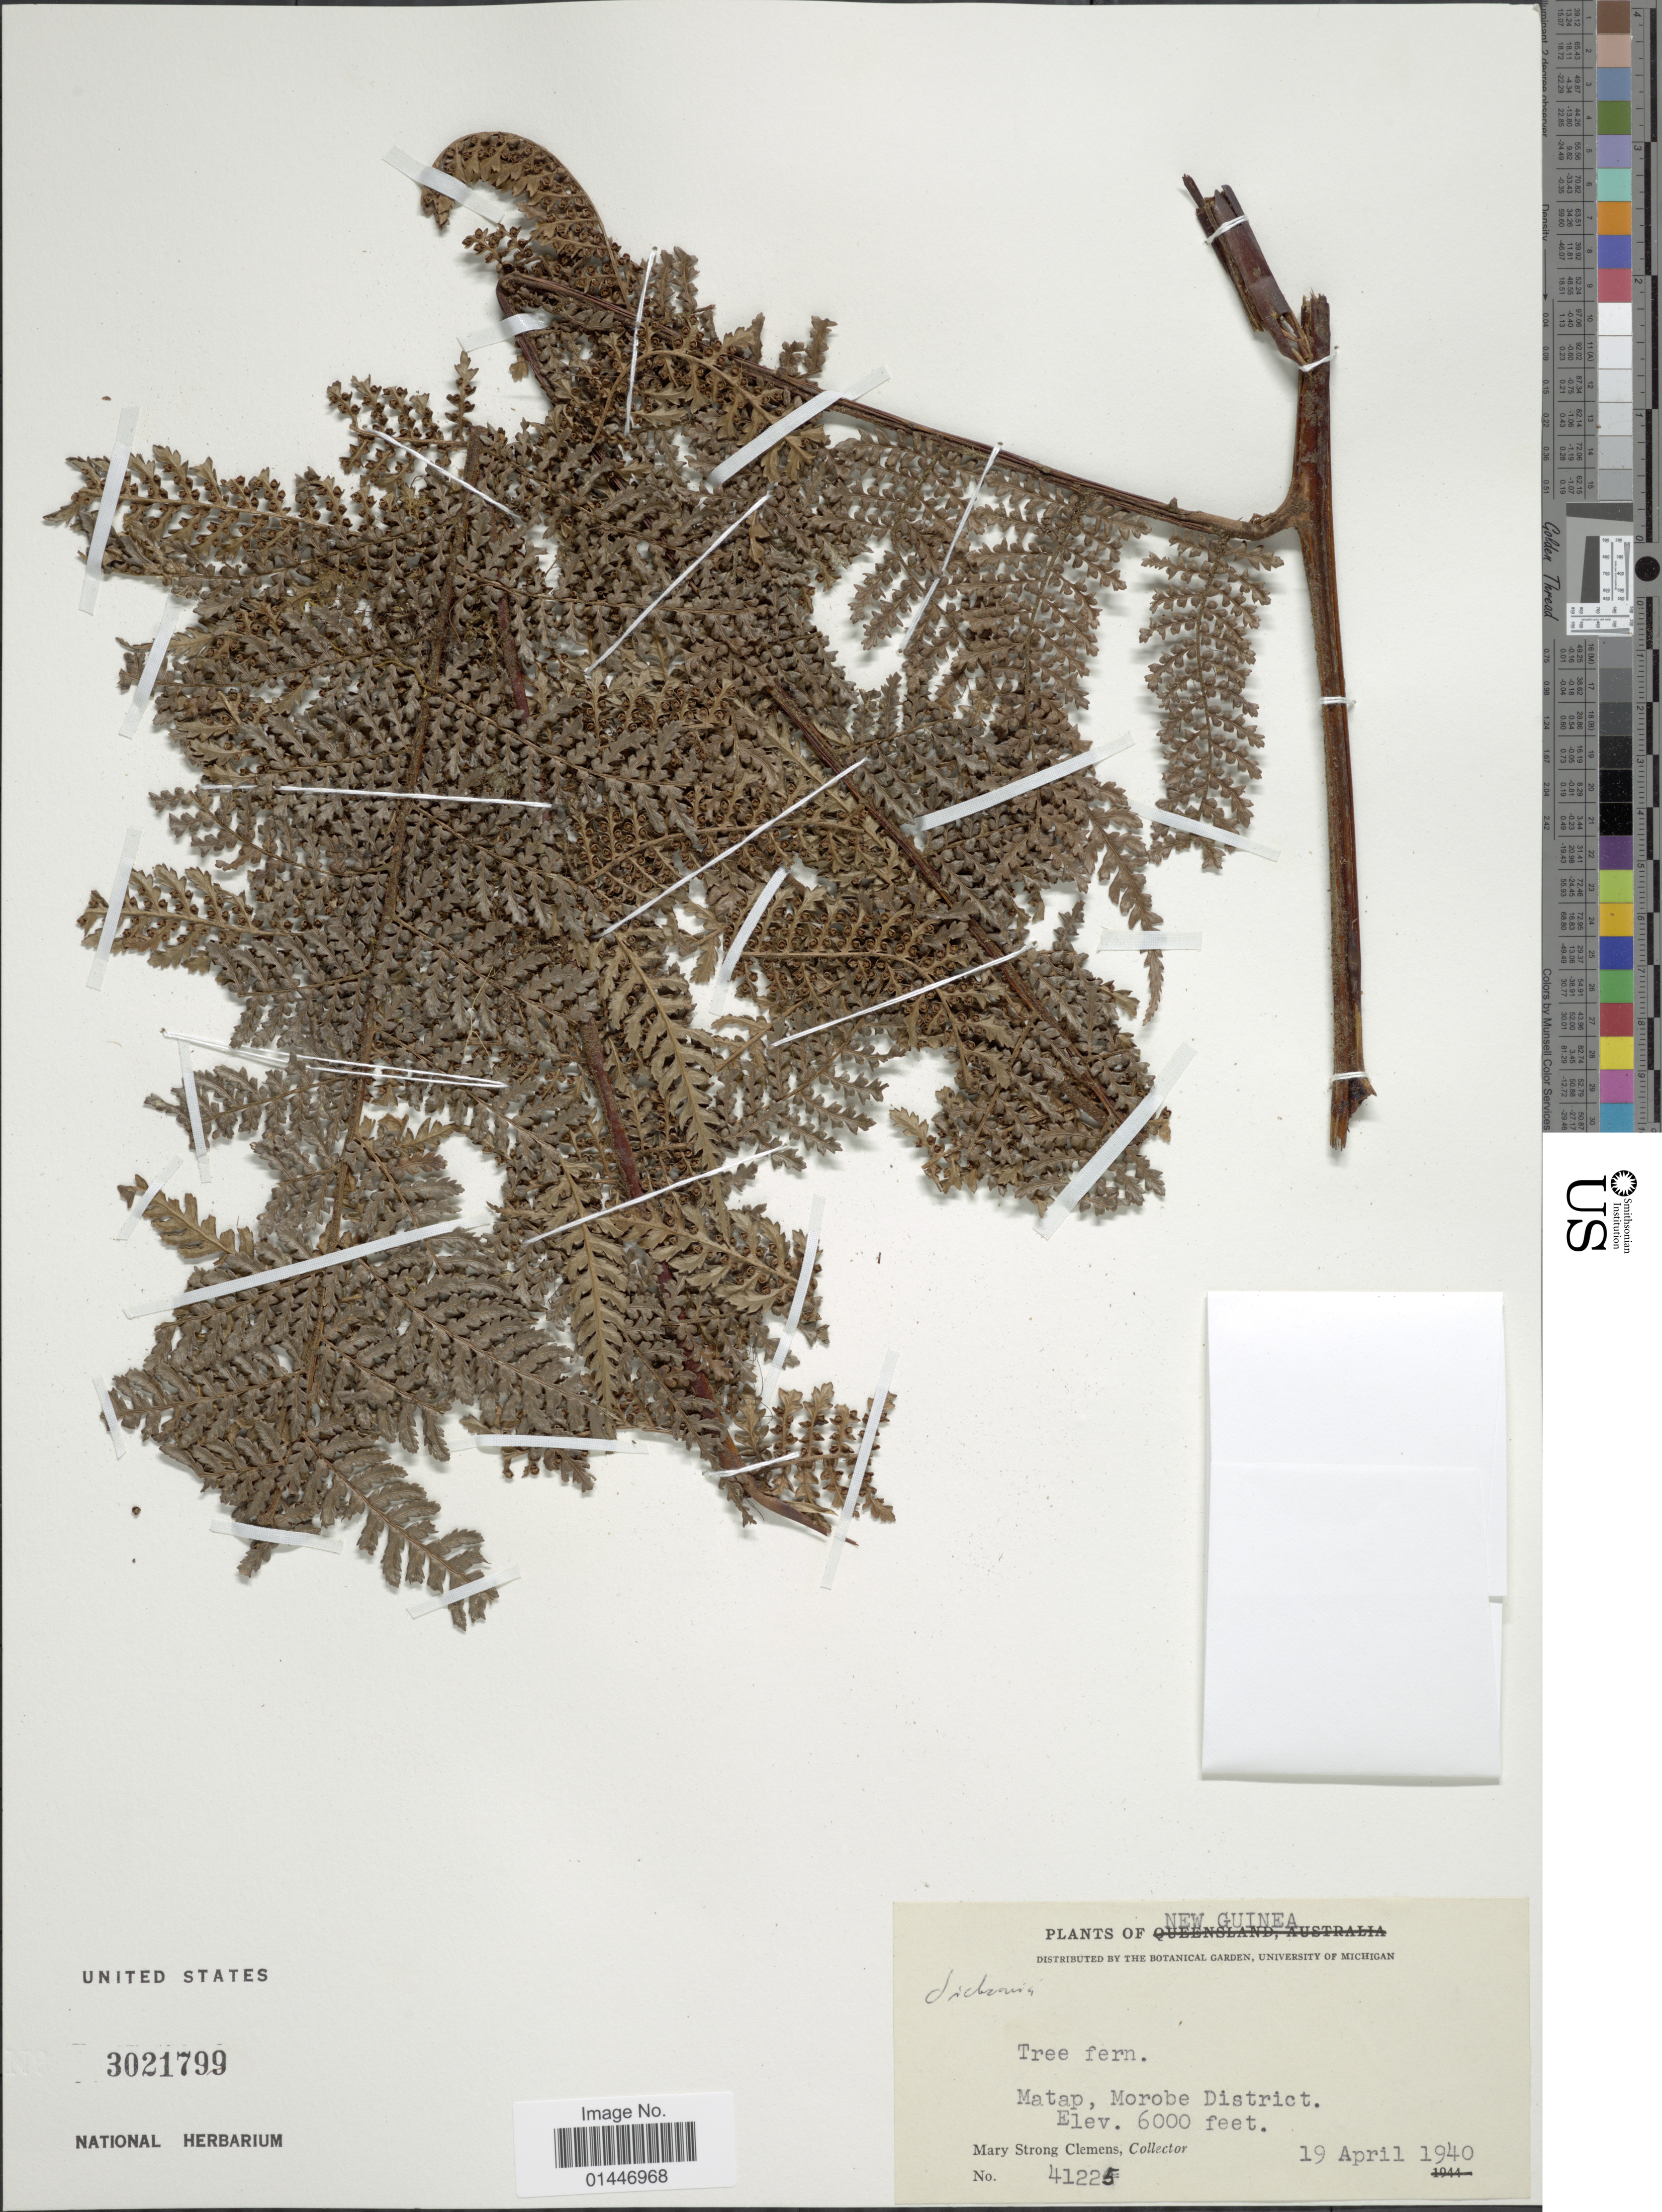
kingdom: Plantae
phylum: Tracheophyta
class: Polypodiopsida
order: Cyatheales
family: Dicksoniaceae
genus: Dicksonia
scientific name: Dicksonia sp.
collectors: M. S. Clemens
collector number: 41225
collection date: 1940-04-19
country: Papua New Guinea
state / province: Morobe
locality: New Guinea, Matap, Morobe District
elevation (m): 1829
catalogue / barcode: US 3021799